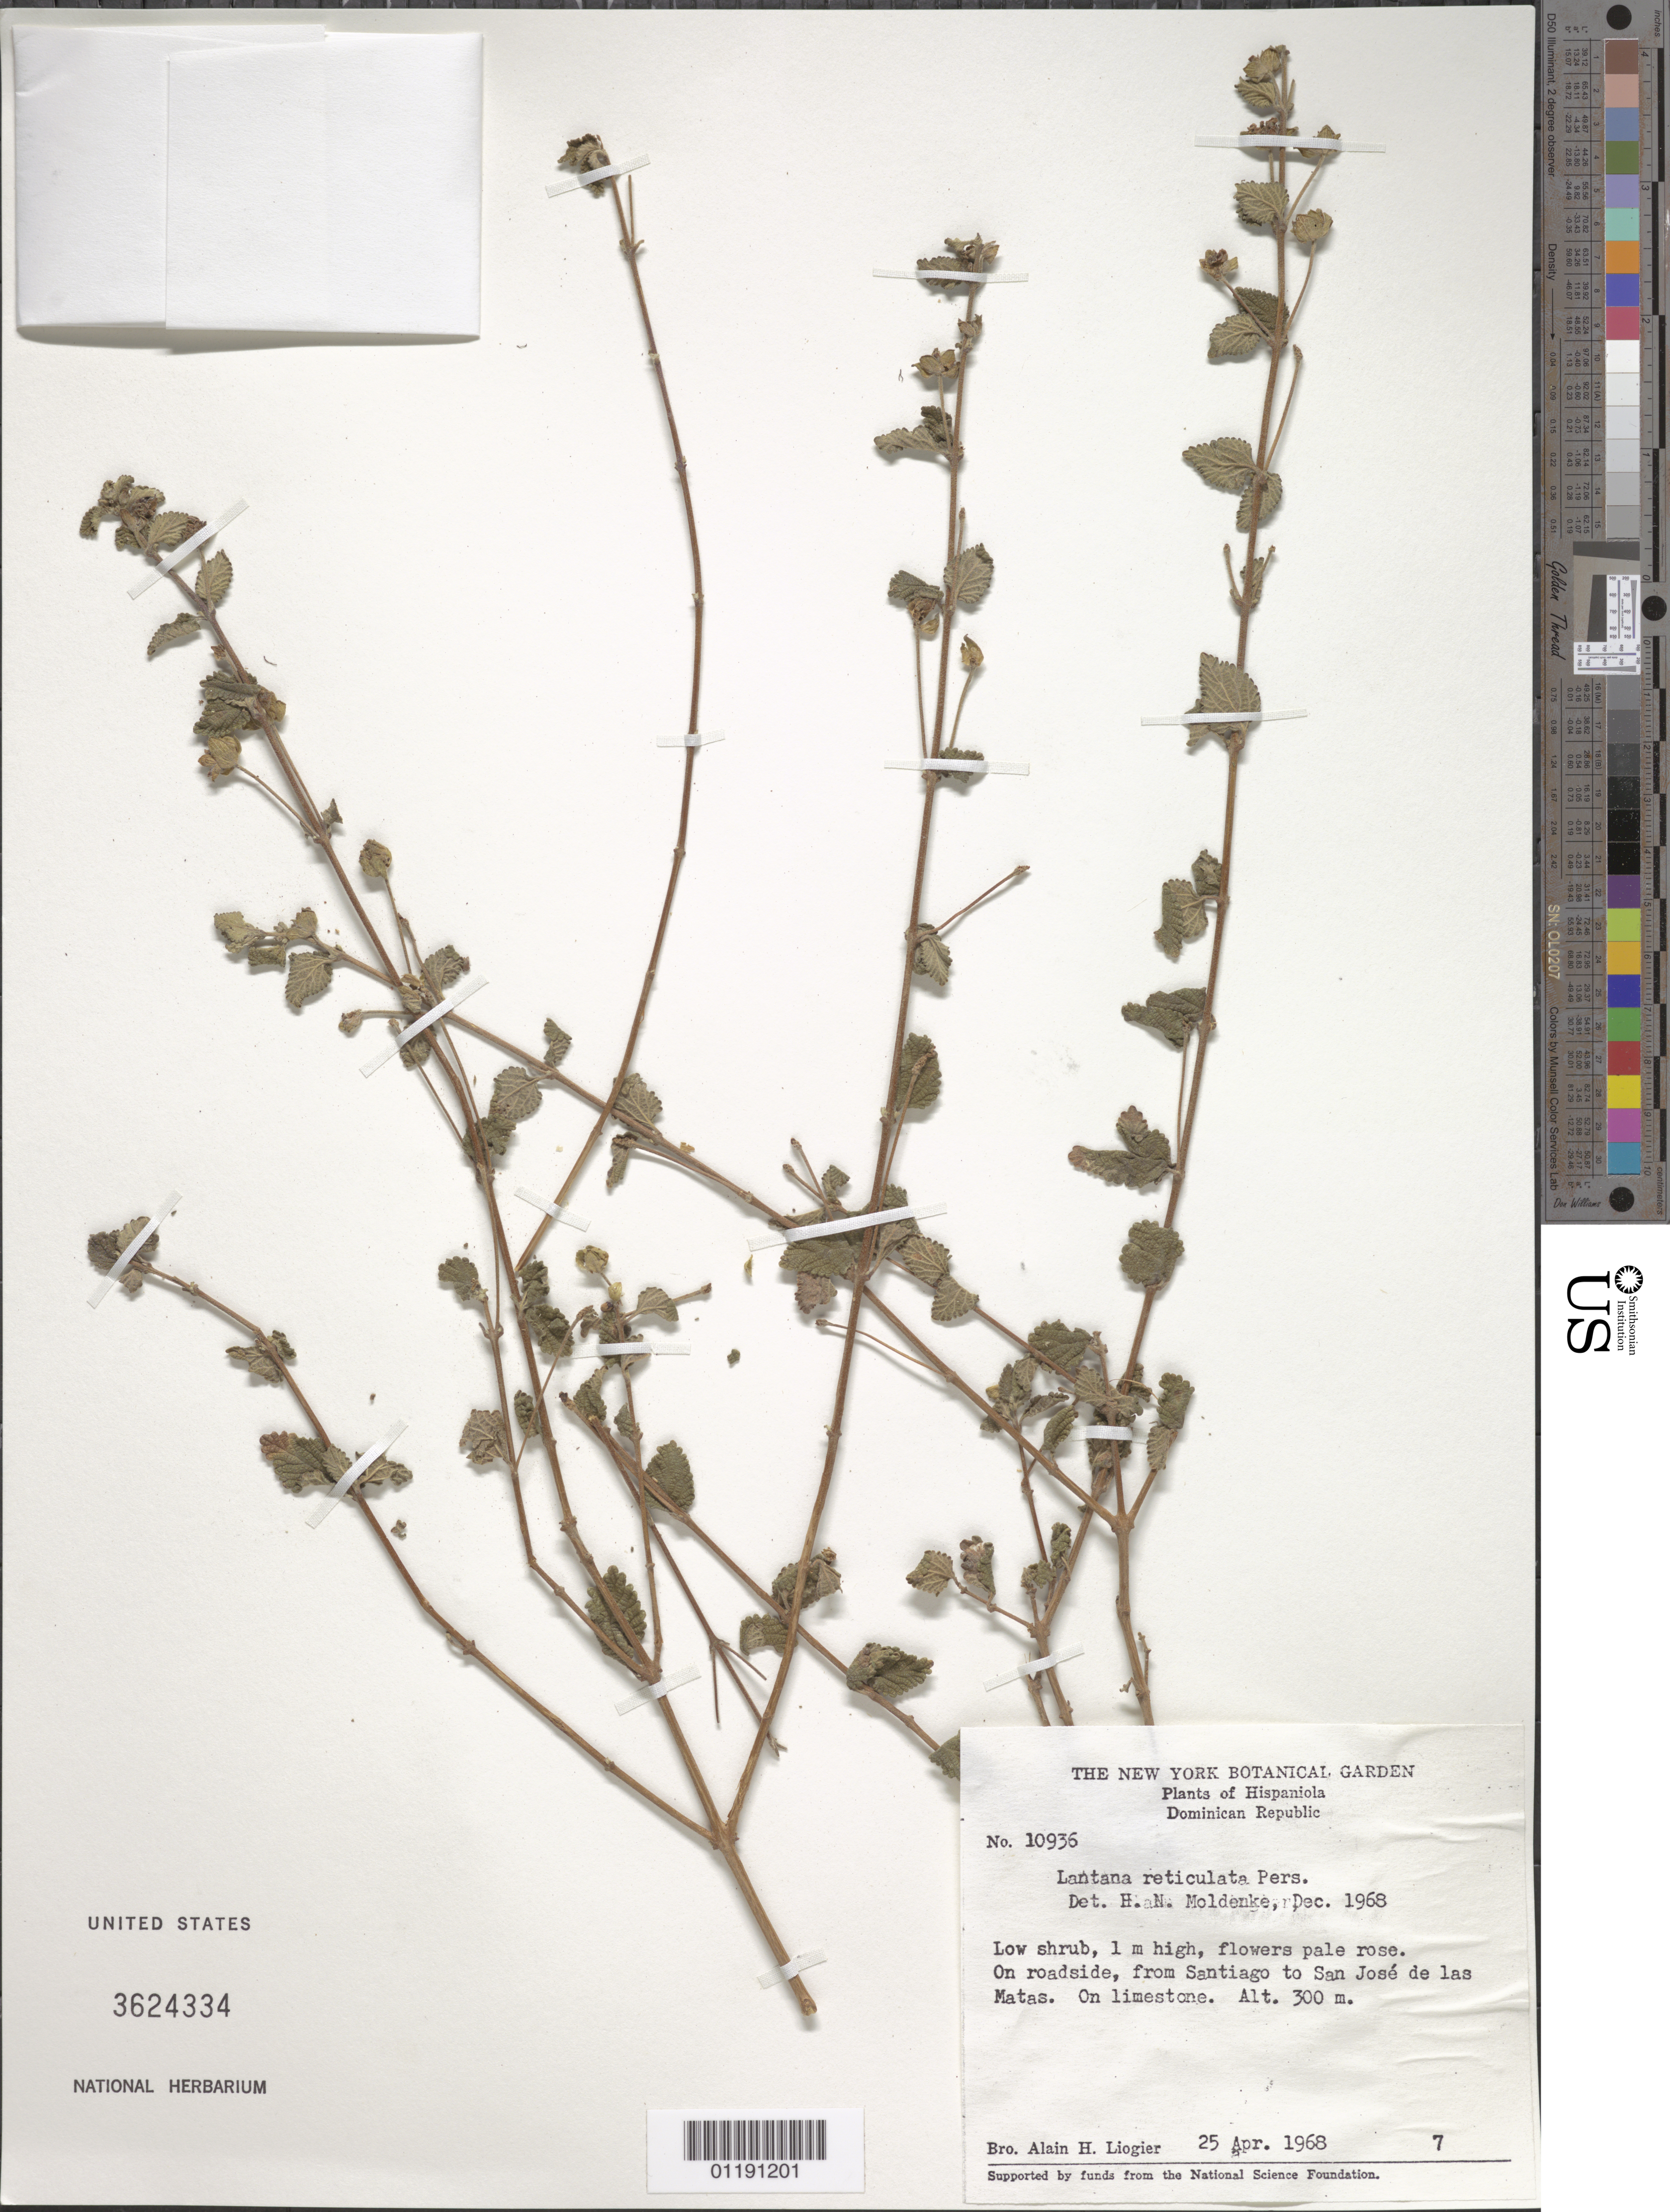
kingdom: Plantae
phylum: Tracheophyta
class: Magnoliopsida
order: Lamiales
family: Verbenaceae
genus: Lantana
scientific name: Lantana reticulata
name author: Pers.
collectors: A. H. Liogier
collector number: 10936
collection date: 1968-04-25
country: Dominican Republic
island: Hispaniola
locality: On roadside, from Santiago to San José de las Matas.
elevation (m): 300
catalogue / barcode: US 3624334